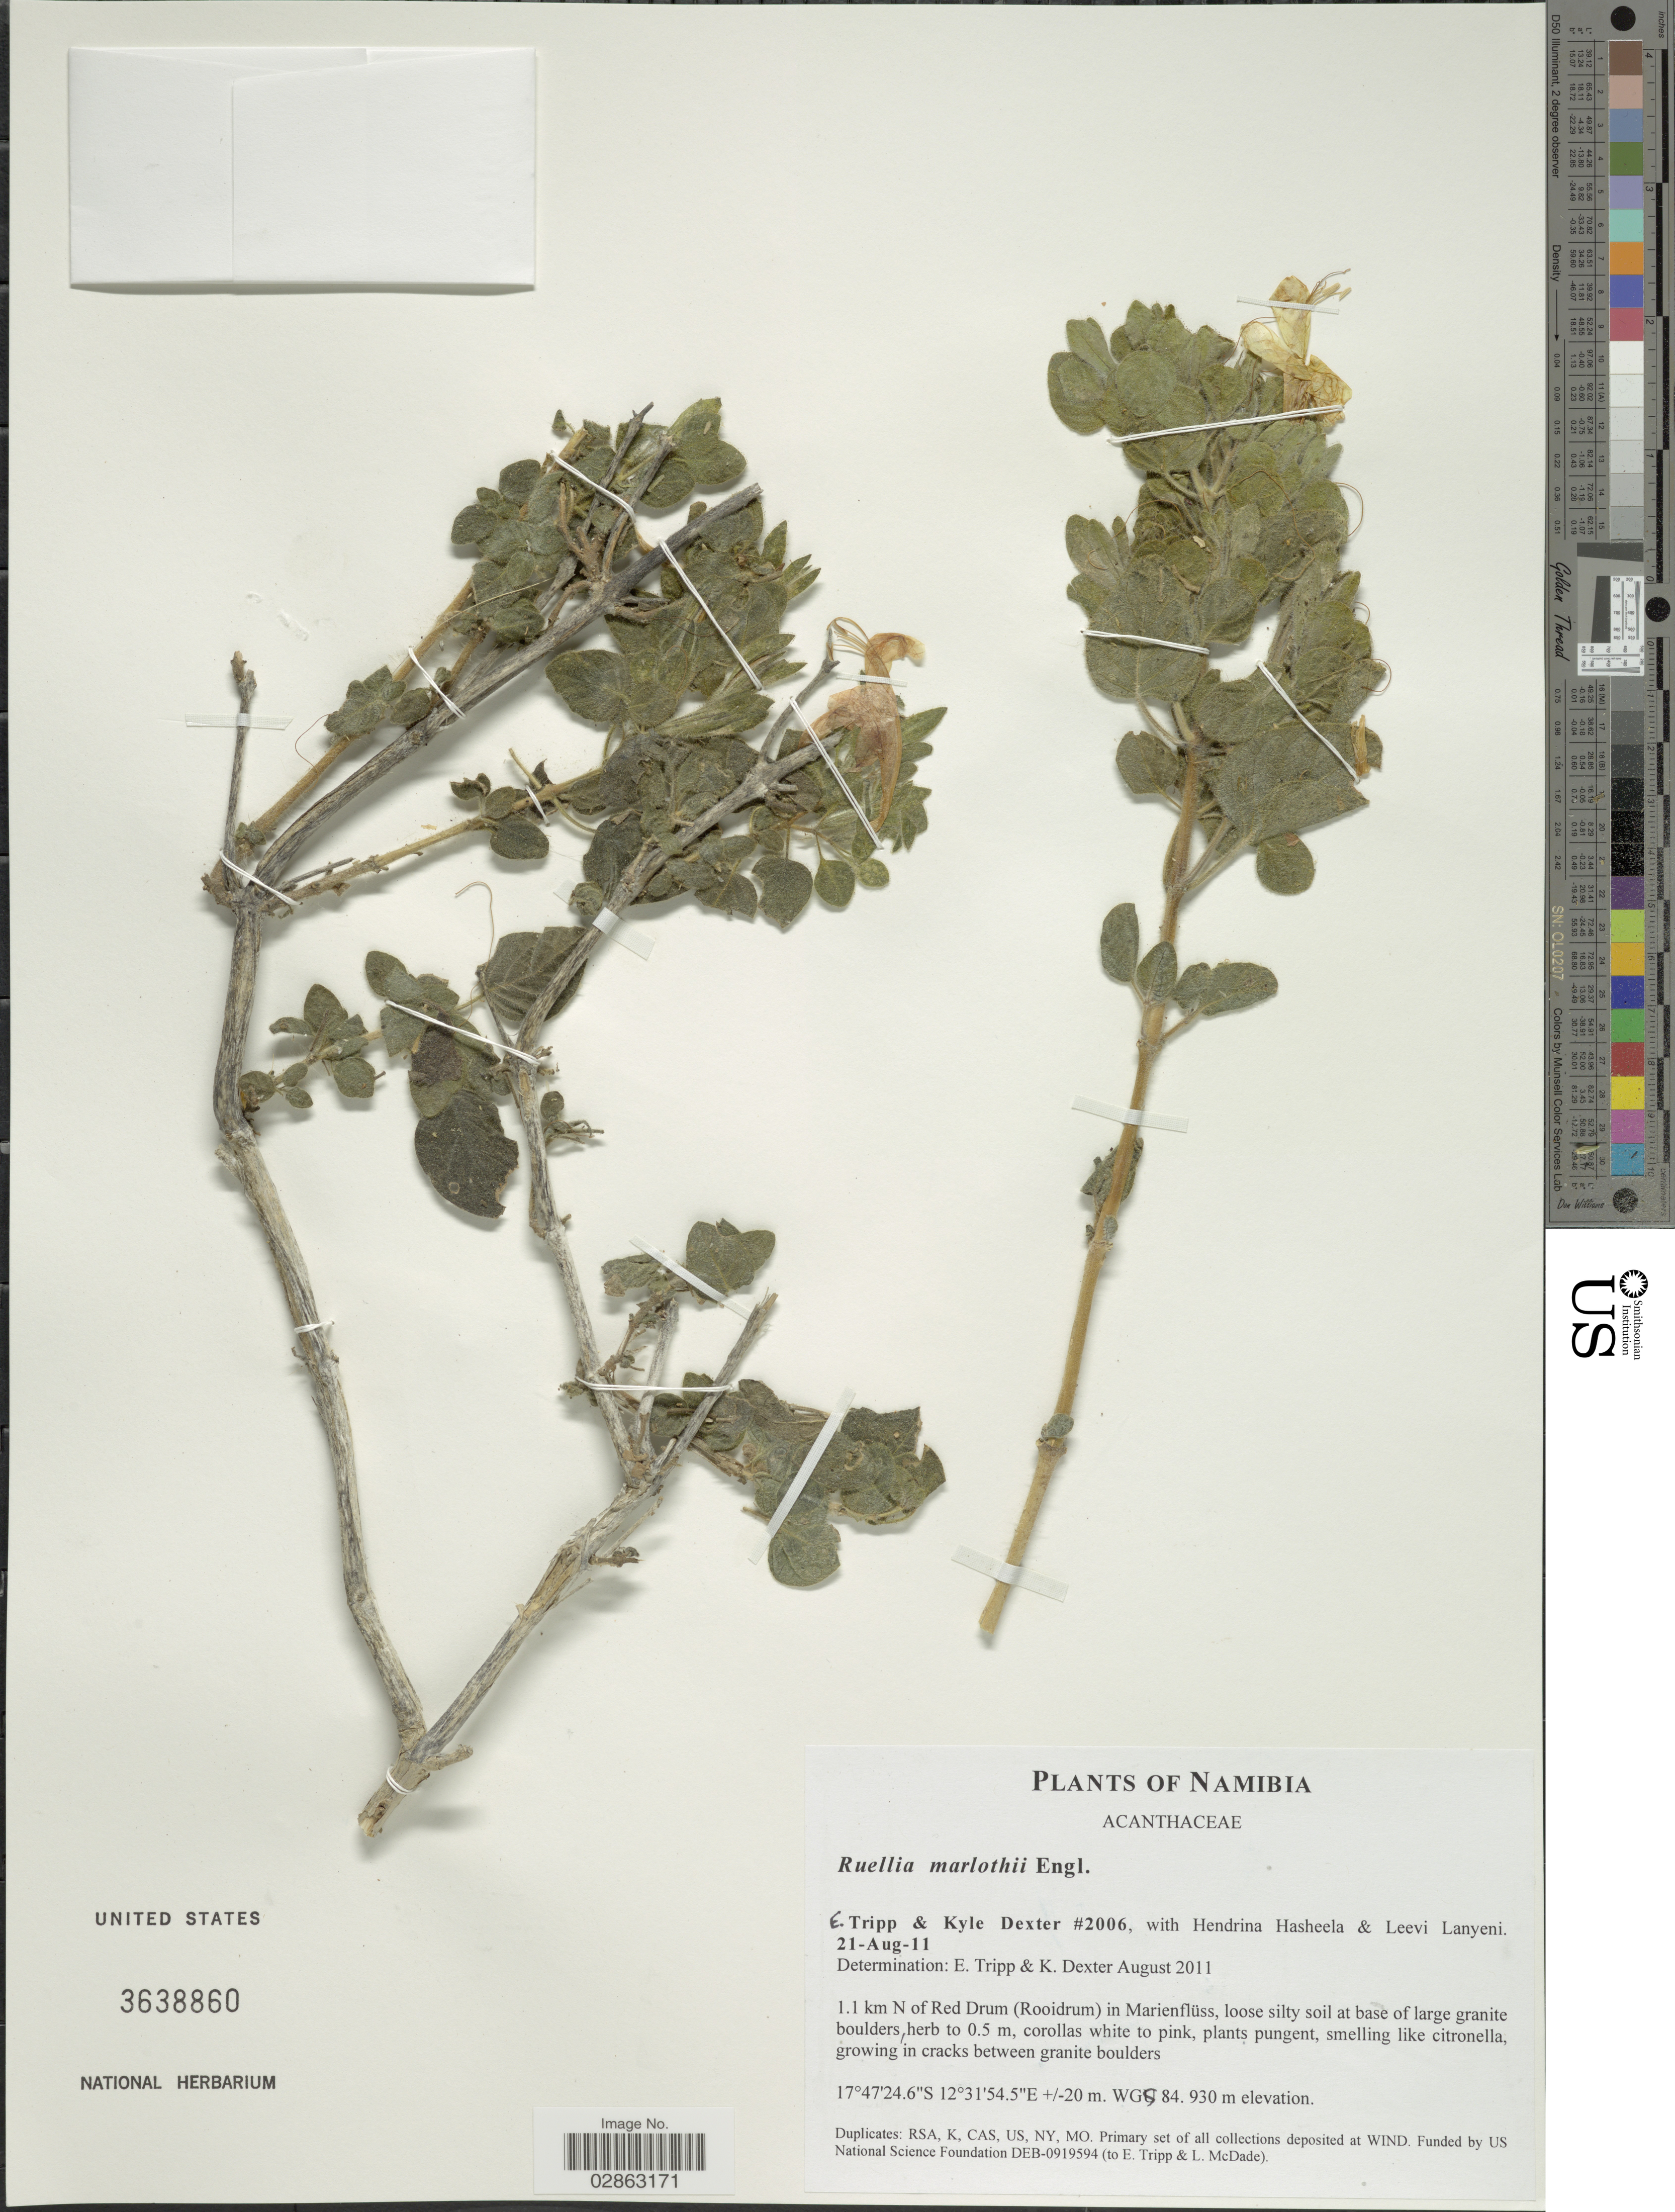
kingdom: Plantae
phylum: Tracheophyta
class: Magnoliopsida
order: Lamiales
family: Acanthaceae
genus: Ruellia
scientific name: Ruellia marlothii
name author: Engl.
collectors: E. Tripp, K. Dexter, H. Hasheela & L. Lanyeni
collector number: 2006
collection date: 2011-08-21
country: Namibia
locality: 1.1 km N of Red Drum (Rooidrum) in Marienflüss.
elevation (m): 930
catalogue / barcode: US 3638860